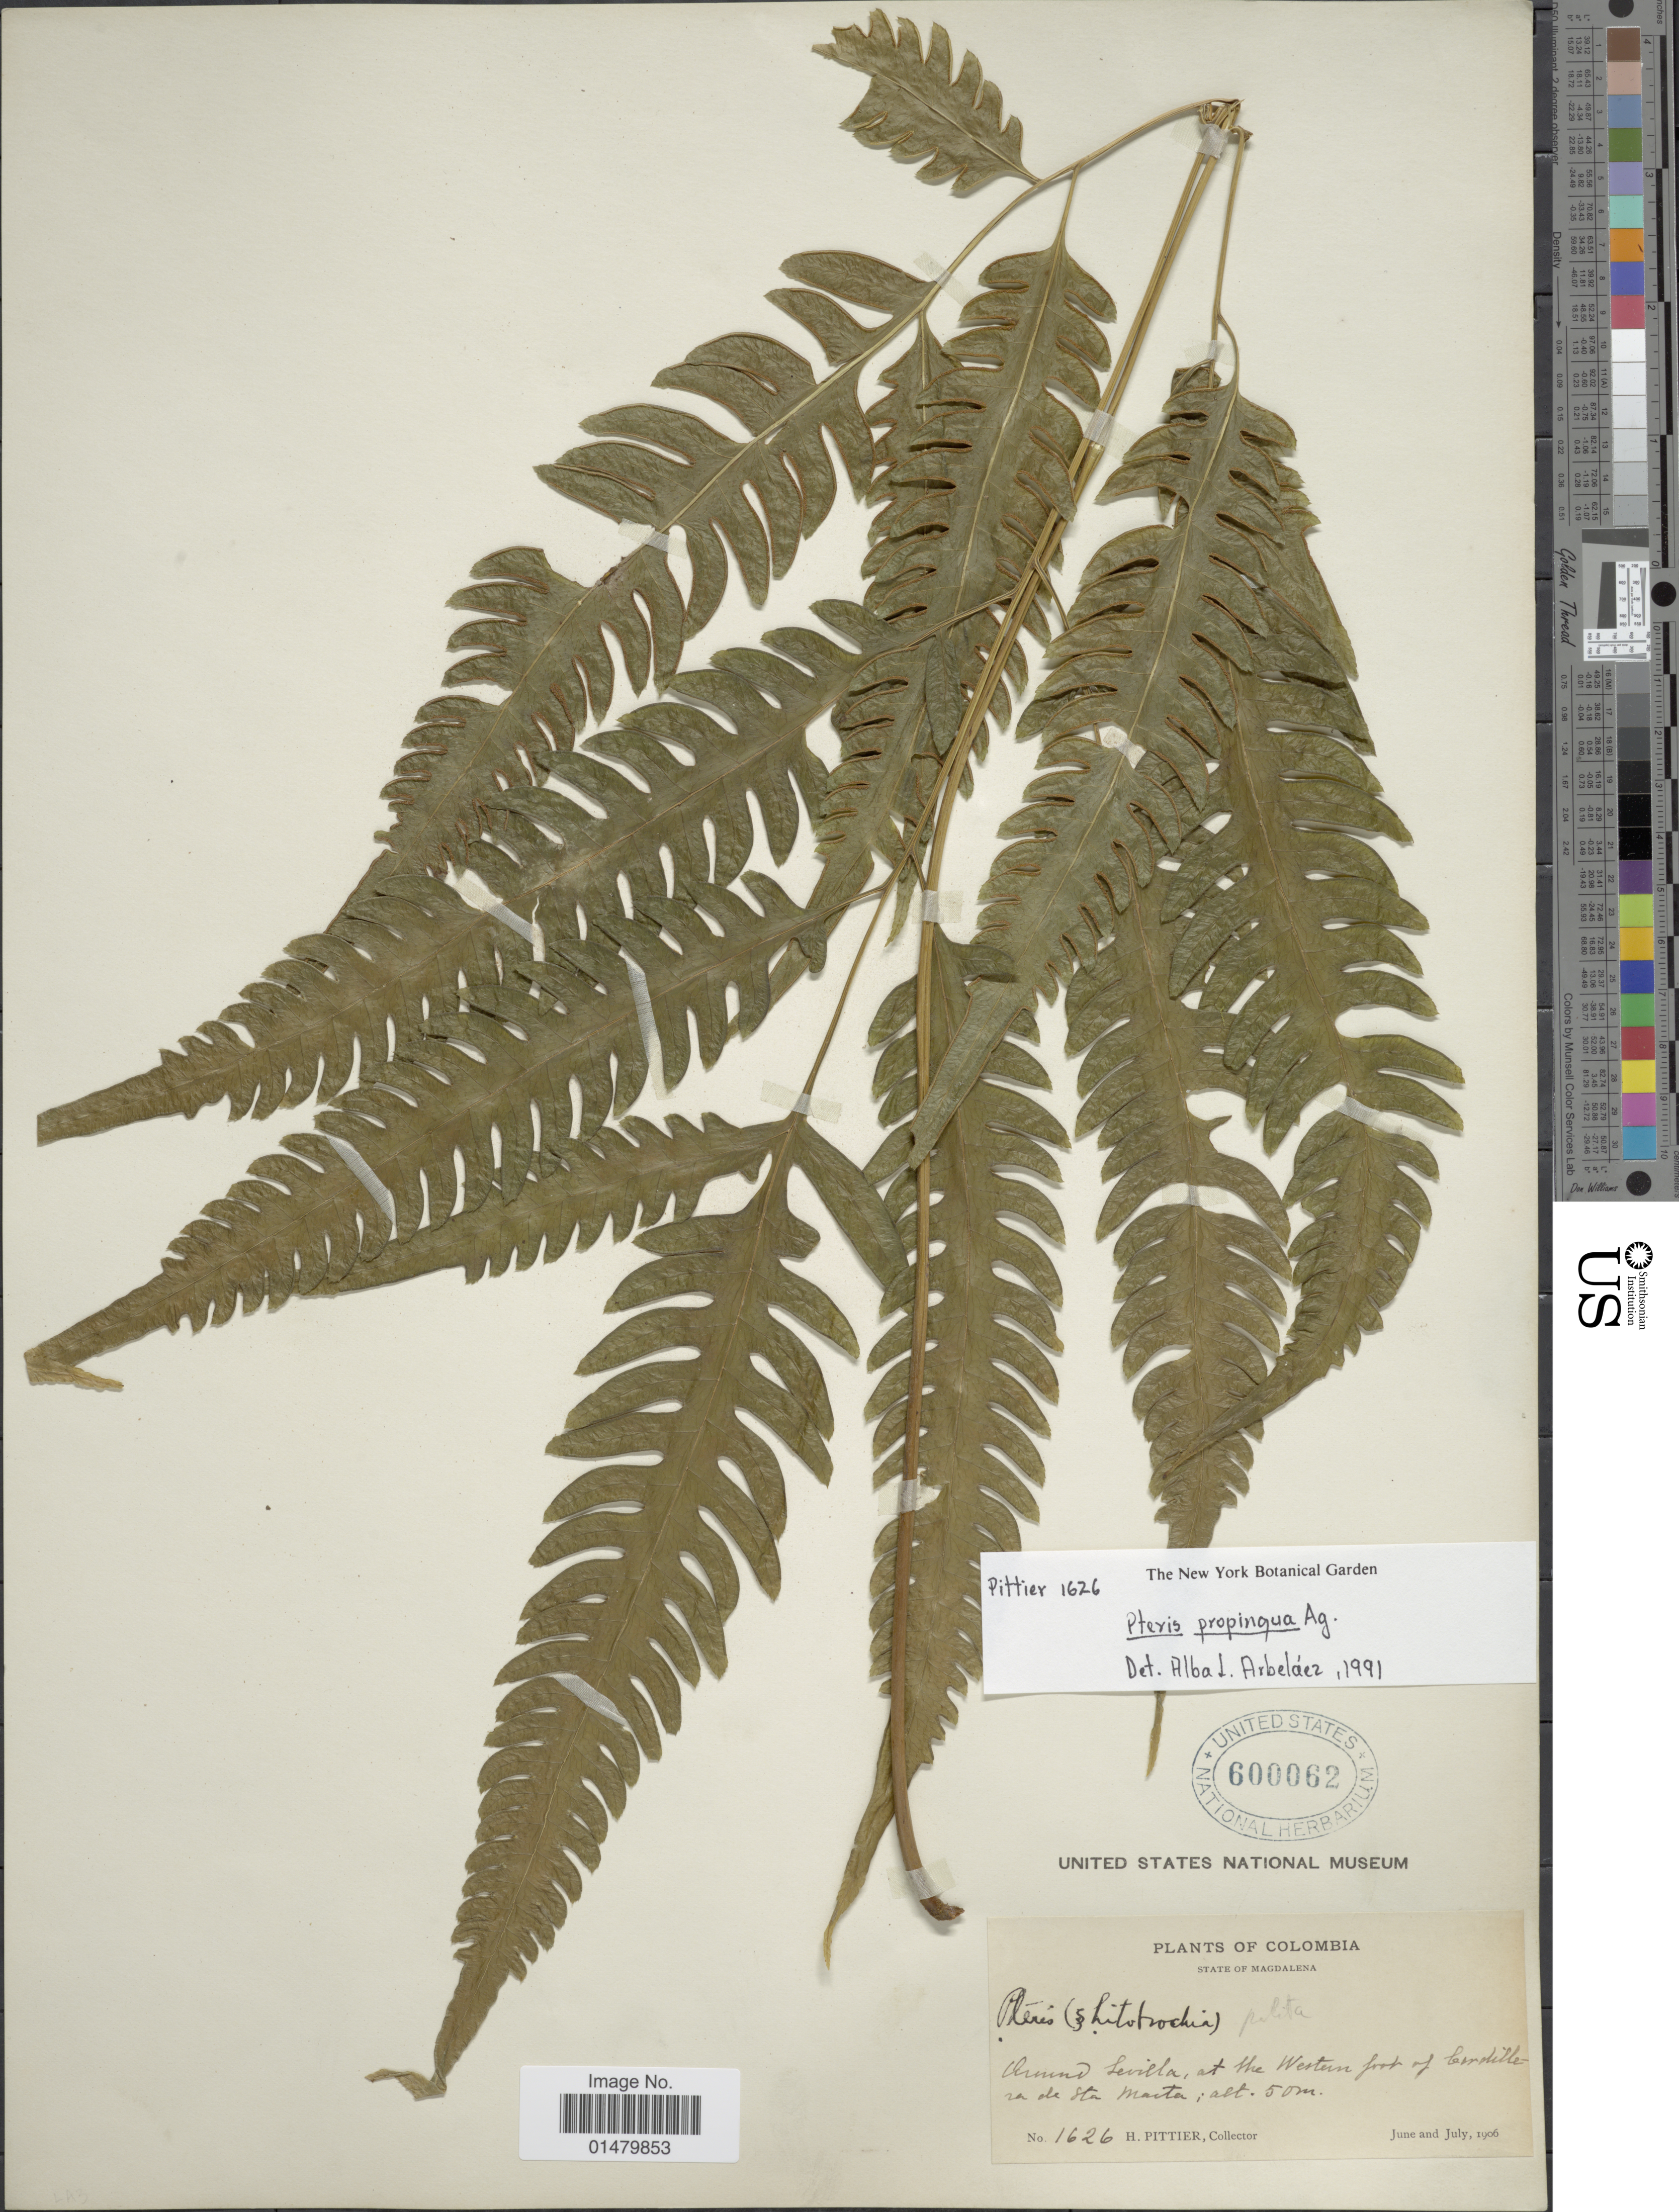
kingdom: Plantae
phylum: Tracheophyta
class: Polypodiopsida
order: Polypodiales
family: Pteridaceae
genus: Pteris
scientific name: Pteris propinqua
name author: J. Agardh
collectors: H. F. Pittier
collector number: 1626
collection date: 1906-06/1906-07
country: Colombia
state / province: Magdalena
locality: State of Magdalena. Around levilla, at the Western foot of bordille on de Sta Marta.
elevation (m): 50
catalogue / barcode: US 600062